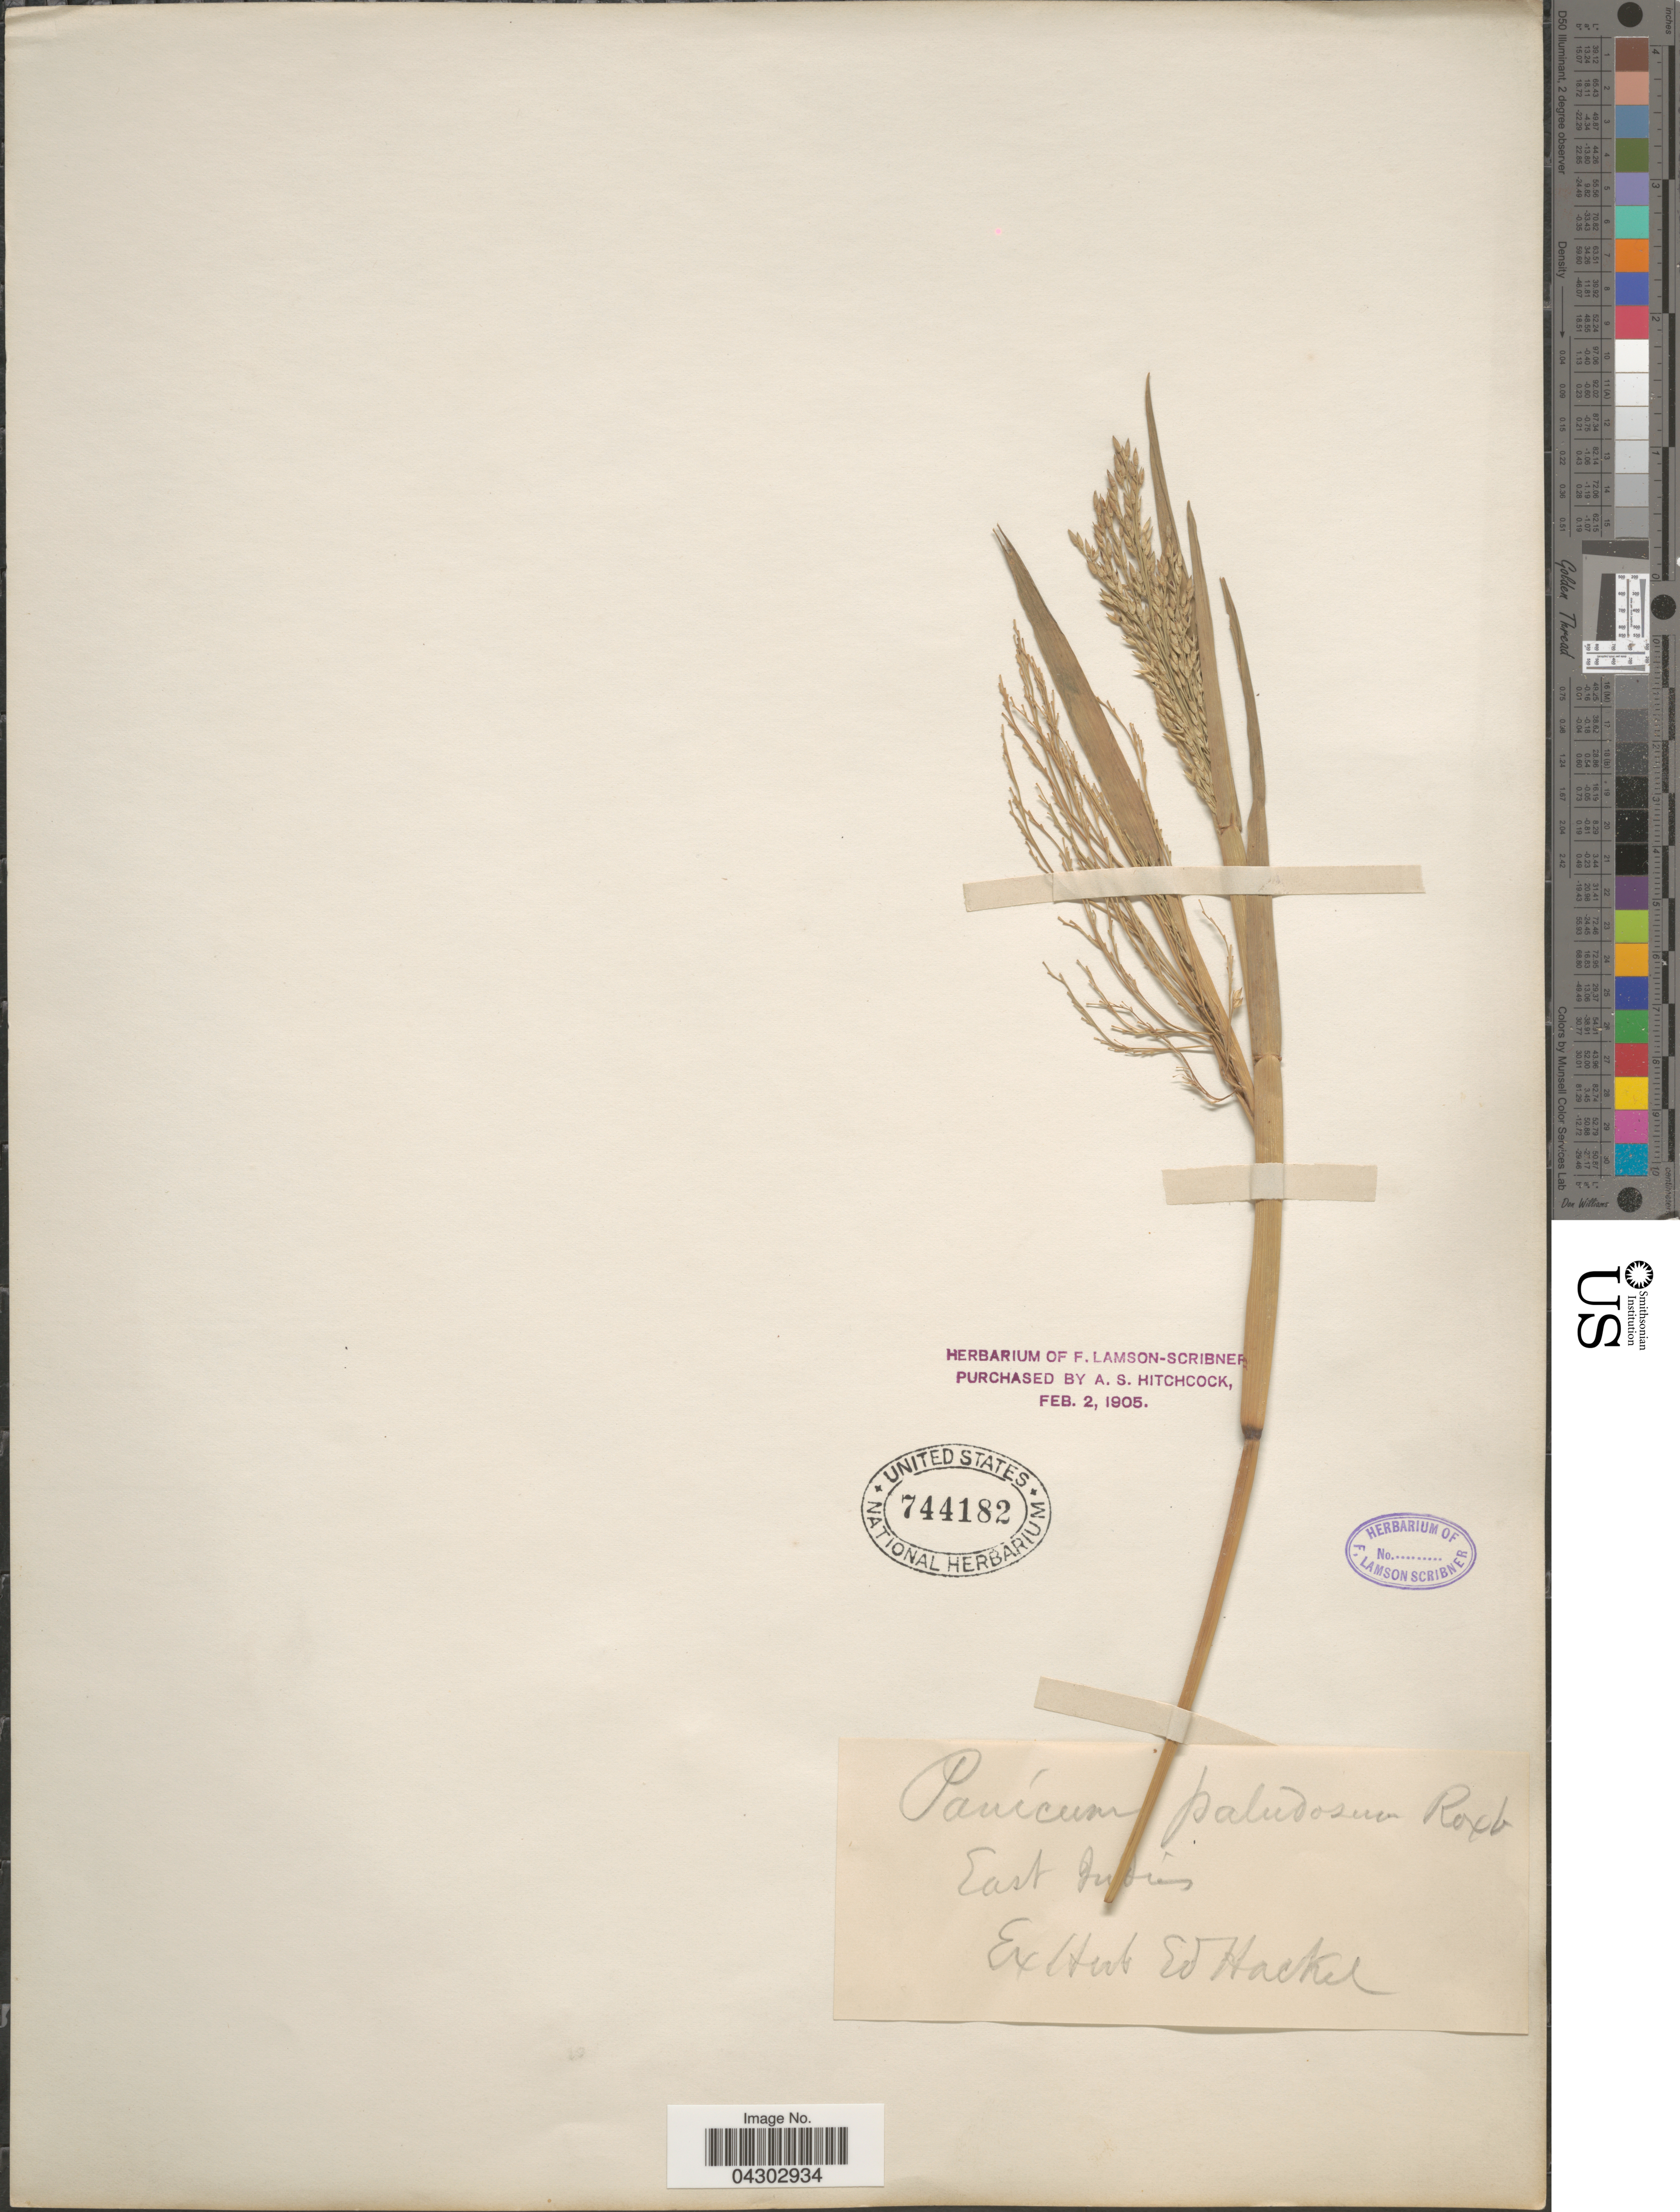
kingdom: Plantae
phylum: Tracheophyta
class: Liliopsida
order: Poales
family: Poaceae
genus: Panicum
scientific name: Panicum paludosum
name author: Roxb.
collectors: ex herb. E. Hackel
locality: East Indies.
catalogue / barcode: US 744182